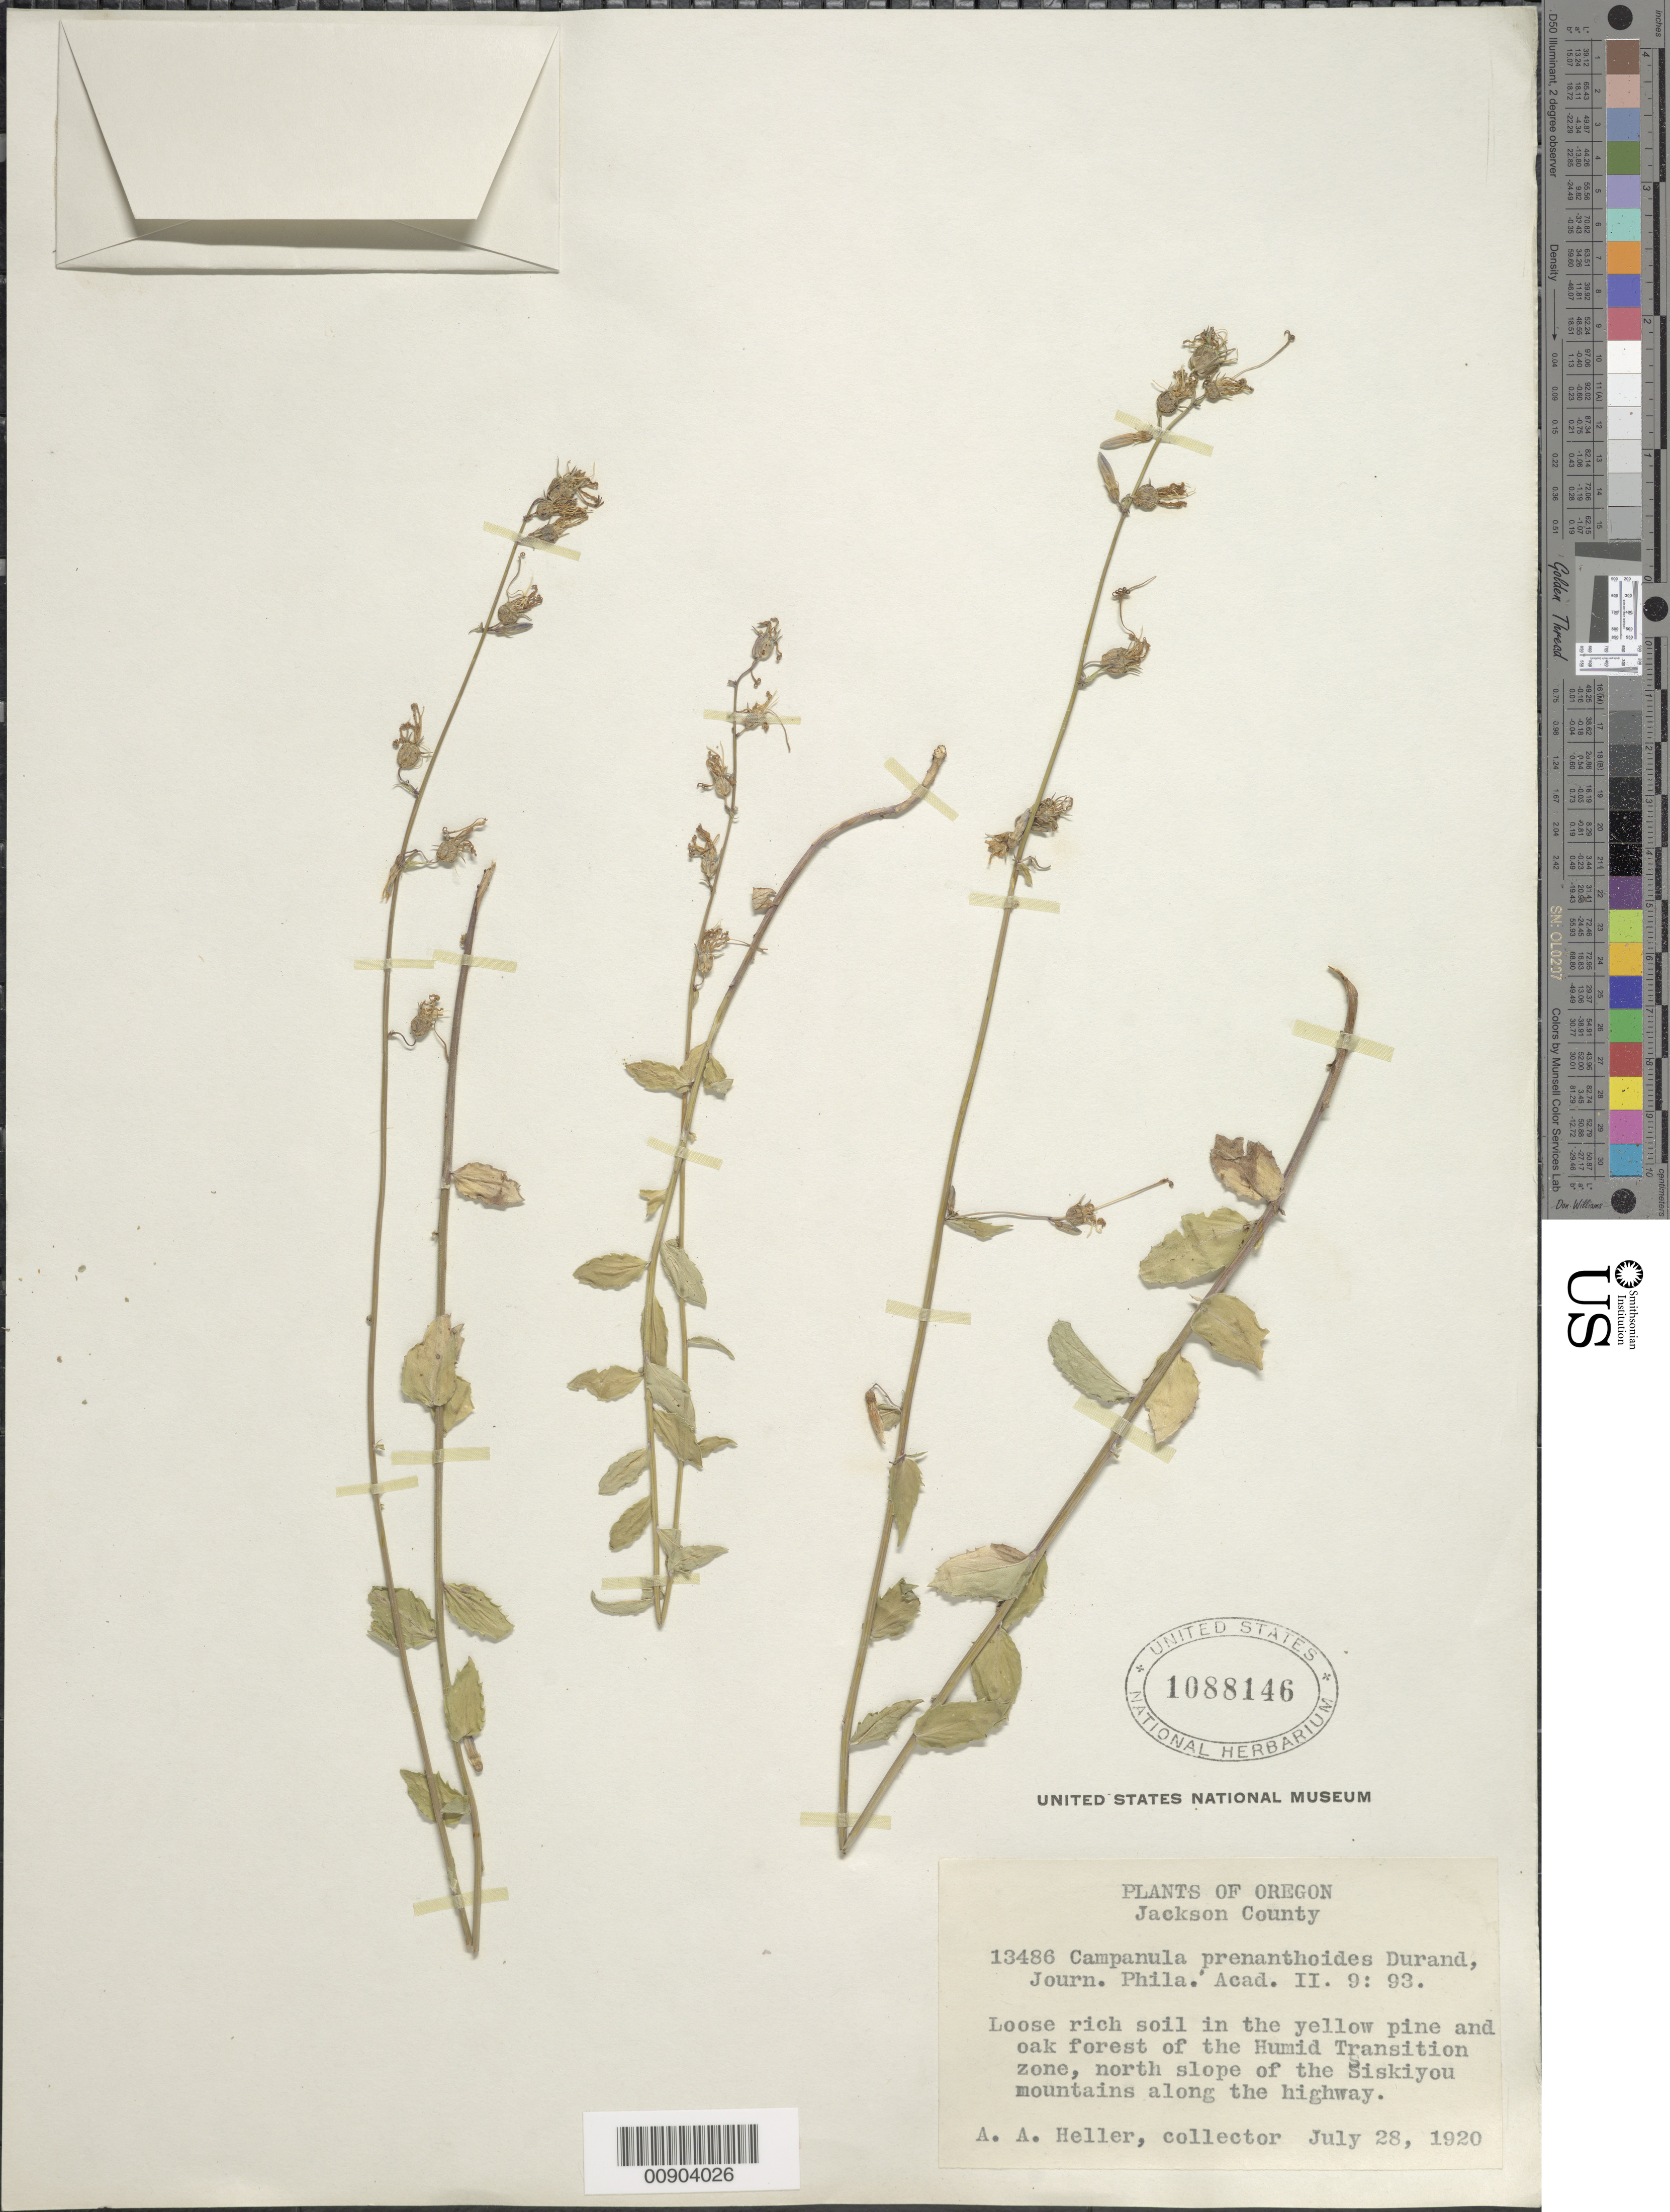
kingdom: Plantae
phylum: Tracheophyta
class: Magnoliopsida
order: Asterales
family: Campanulaceae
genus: Campanula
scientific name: Campanula prenanthoides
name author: Durand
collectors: A. A. Heller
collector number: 13486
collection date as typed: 28 Jul 1920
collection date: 1920-07-28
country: United States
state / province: California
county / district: Siskiyou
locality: North slope of the Siskiyou mountains along the highway.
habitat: loose rich soil in the yellow pine and oak forest of the humid transition zone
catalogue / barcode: US 1088146